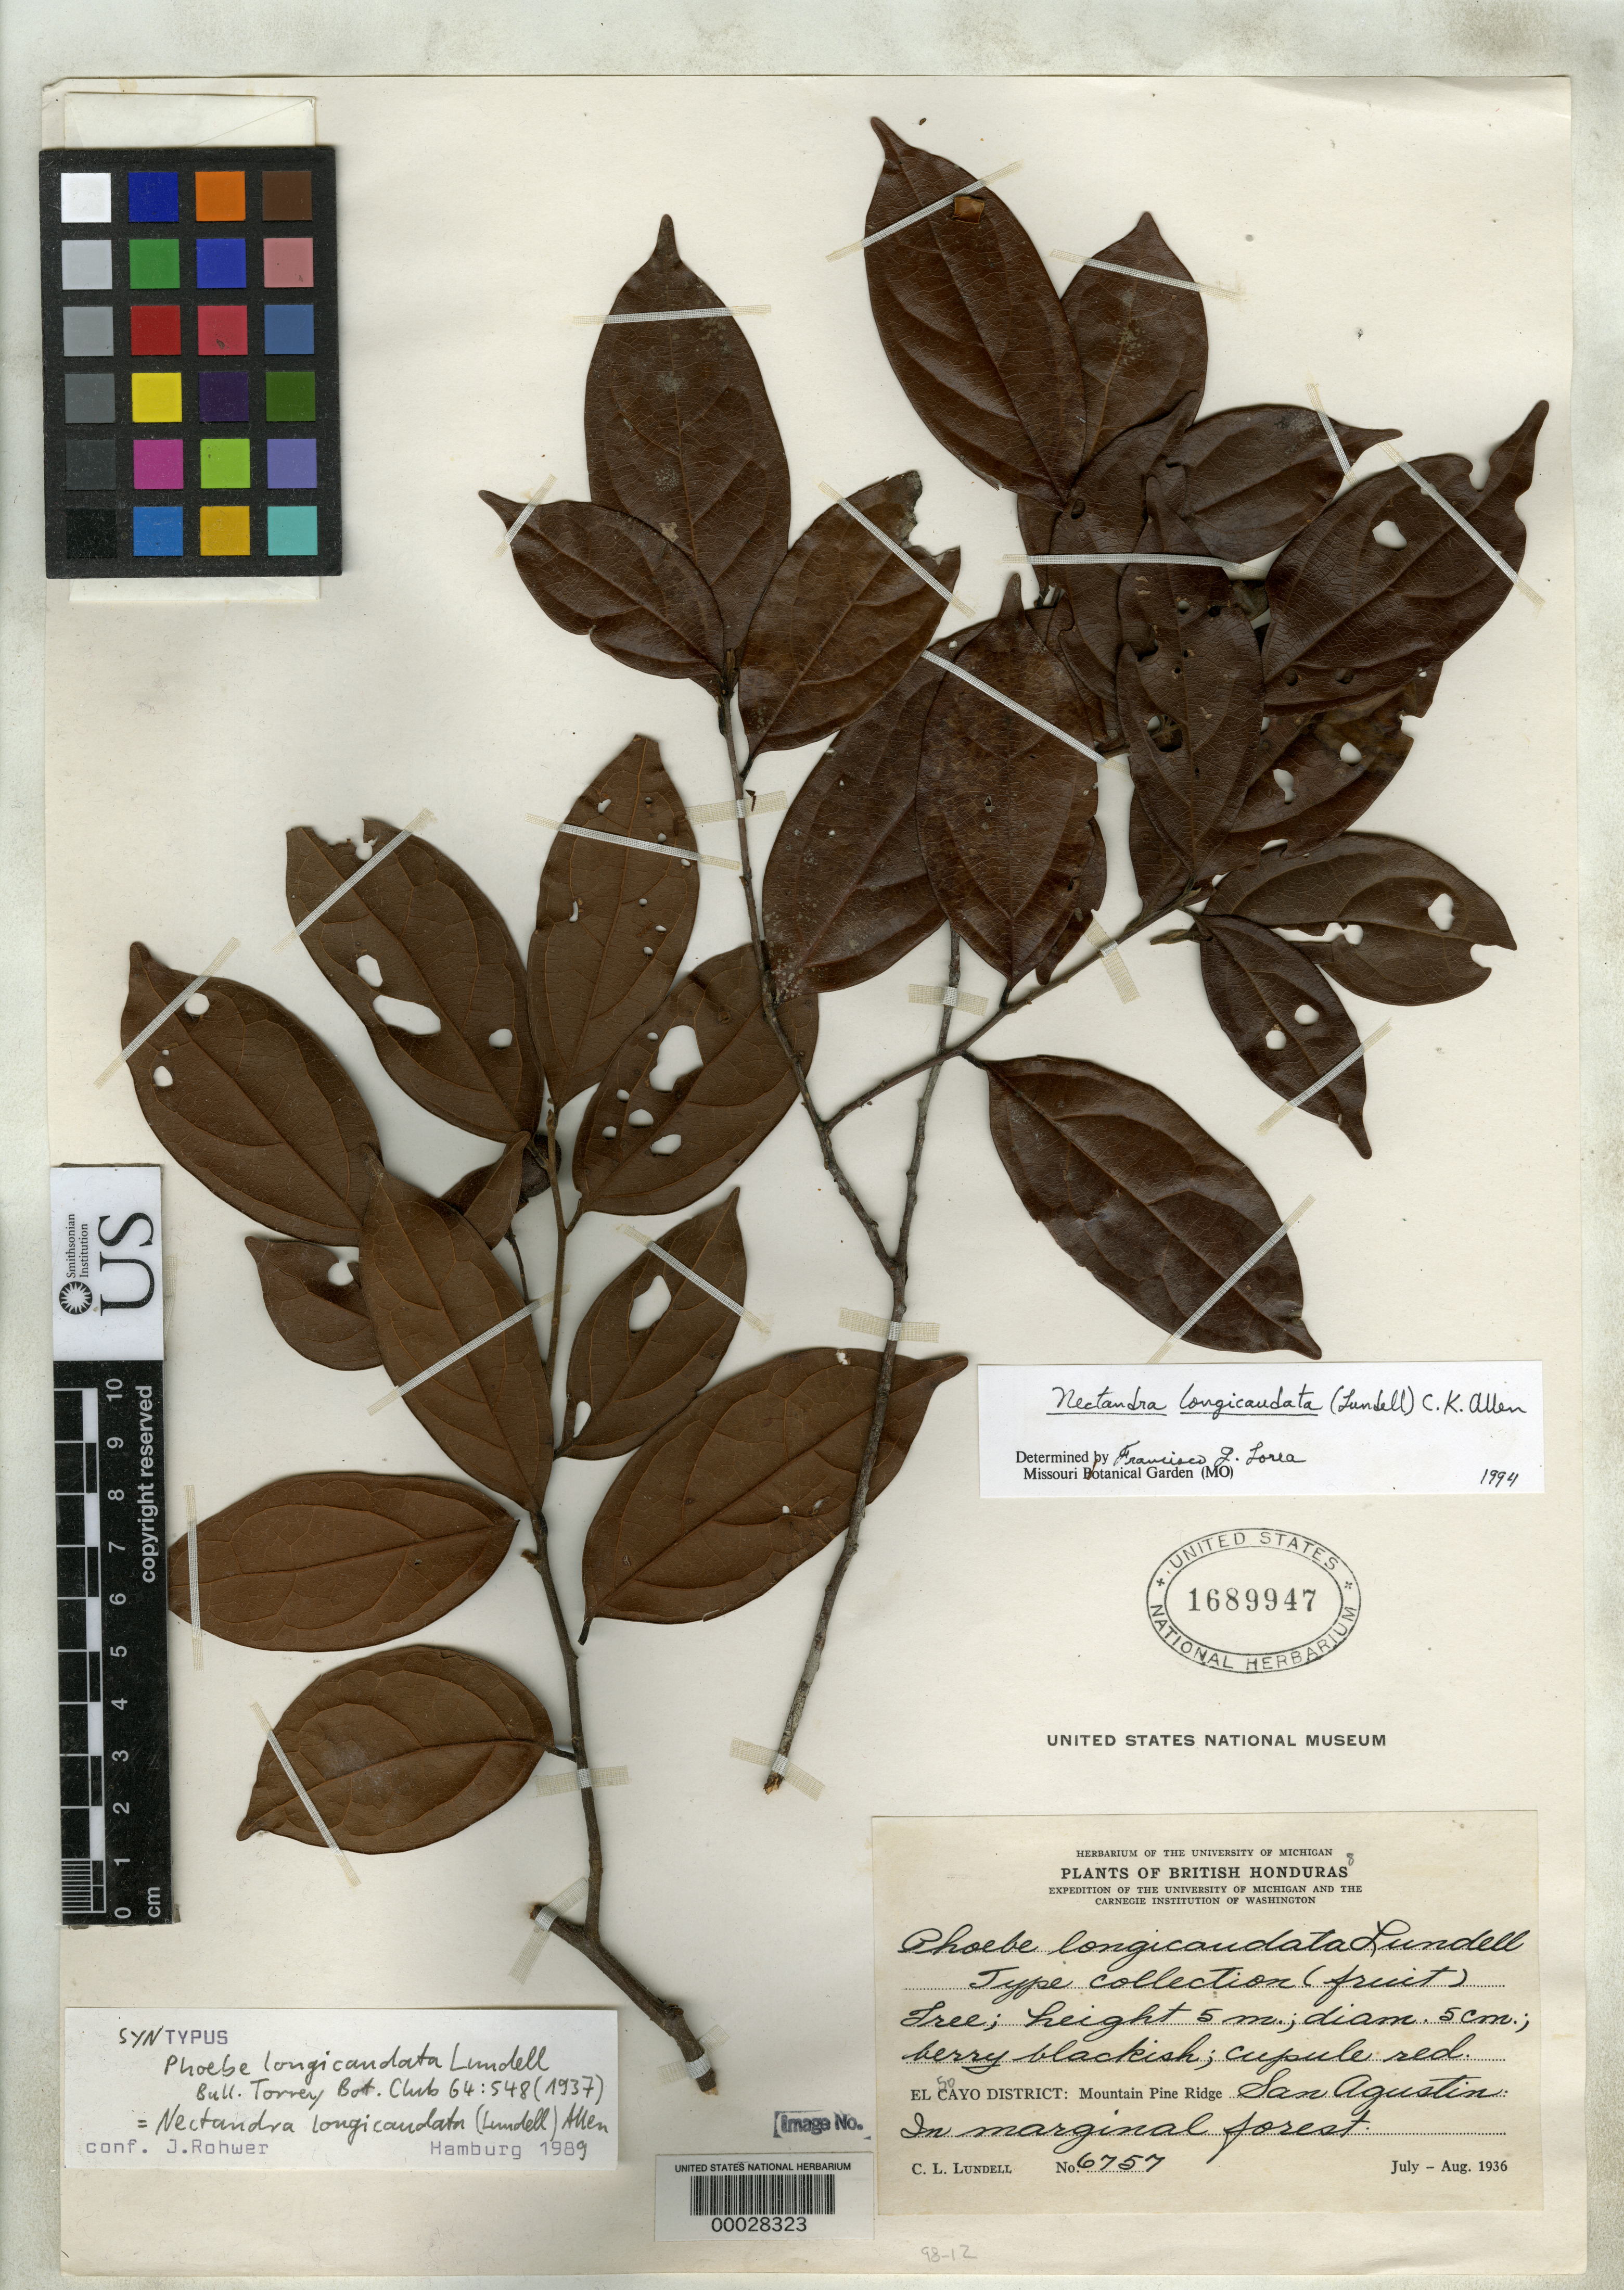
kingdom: Plantae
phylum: Tracheophyta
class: Magnoliopsida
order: Laurales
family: Lauraceae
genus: Phoebe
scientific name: Phoebe longicaudata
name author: Lundell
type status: Syntype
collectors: C. L. Lundell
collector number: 6757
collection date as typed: Jul 1936 to -- Aug 1936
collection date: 1936-07/1936-08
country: Belize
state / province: Cayo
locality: Mountain Pine Ridge, San Agustin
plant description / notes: Lectotype collection is Lundell 6833 as designated by Standley & Steyermark, Fieldian, Bot. 24: 341 (1946) (first step lectotypification) and J.G. Rohwer, Fl. Neotropica 60: 66 (1993).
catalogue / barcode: US 1689947